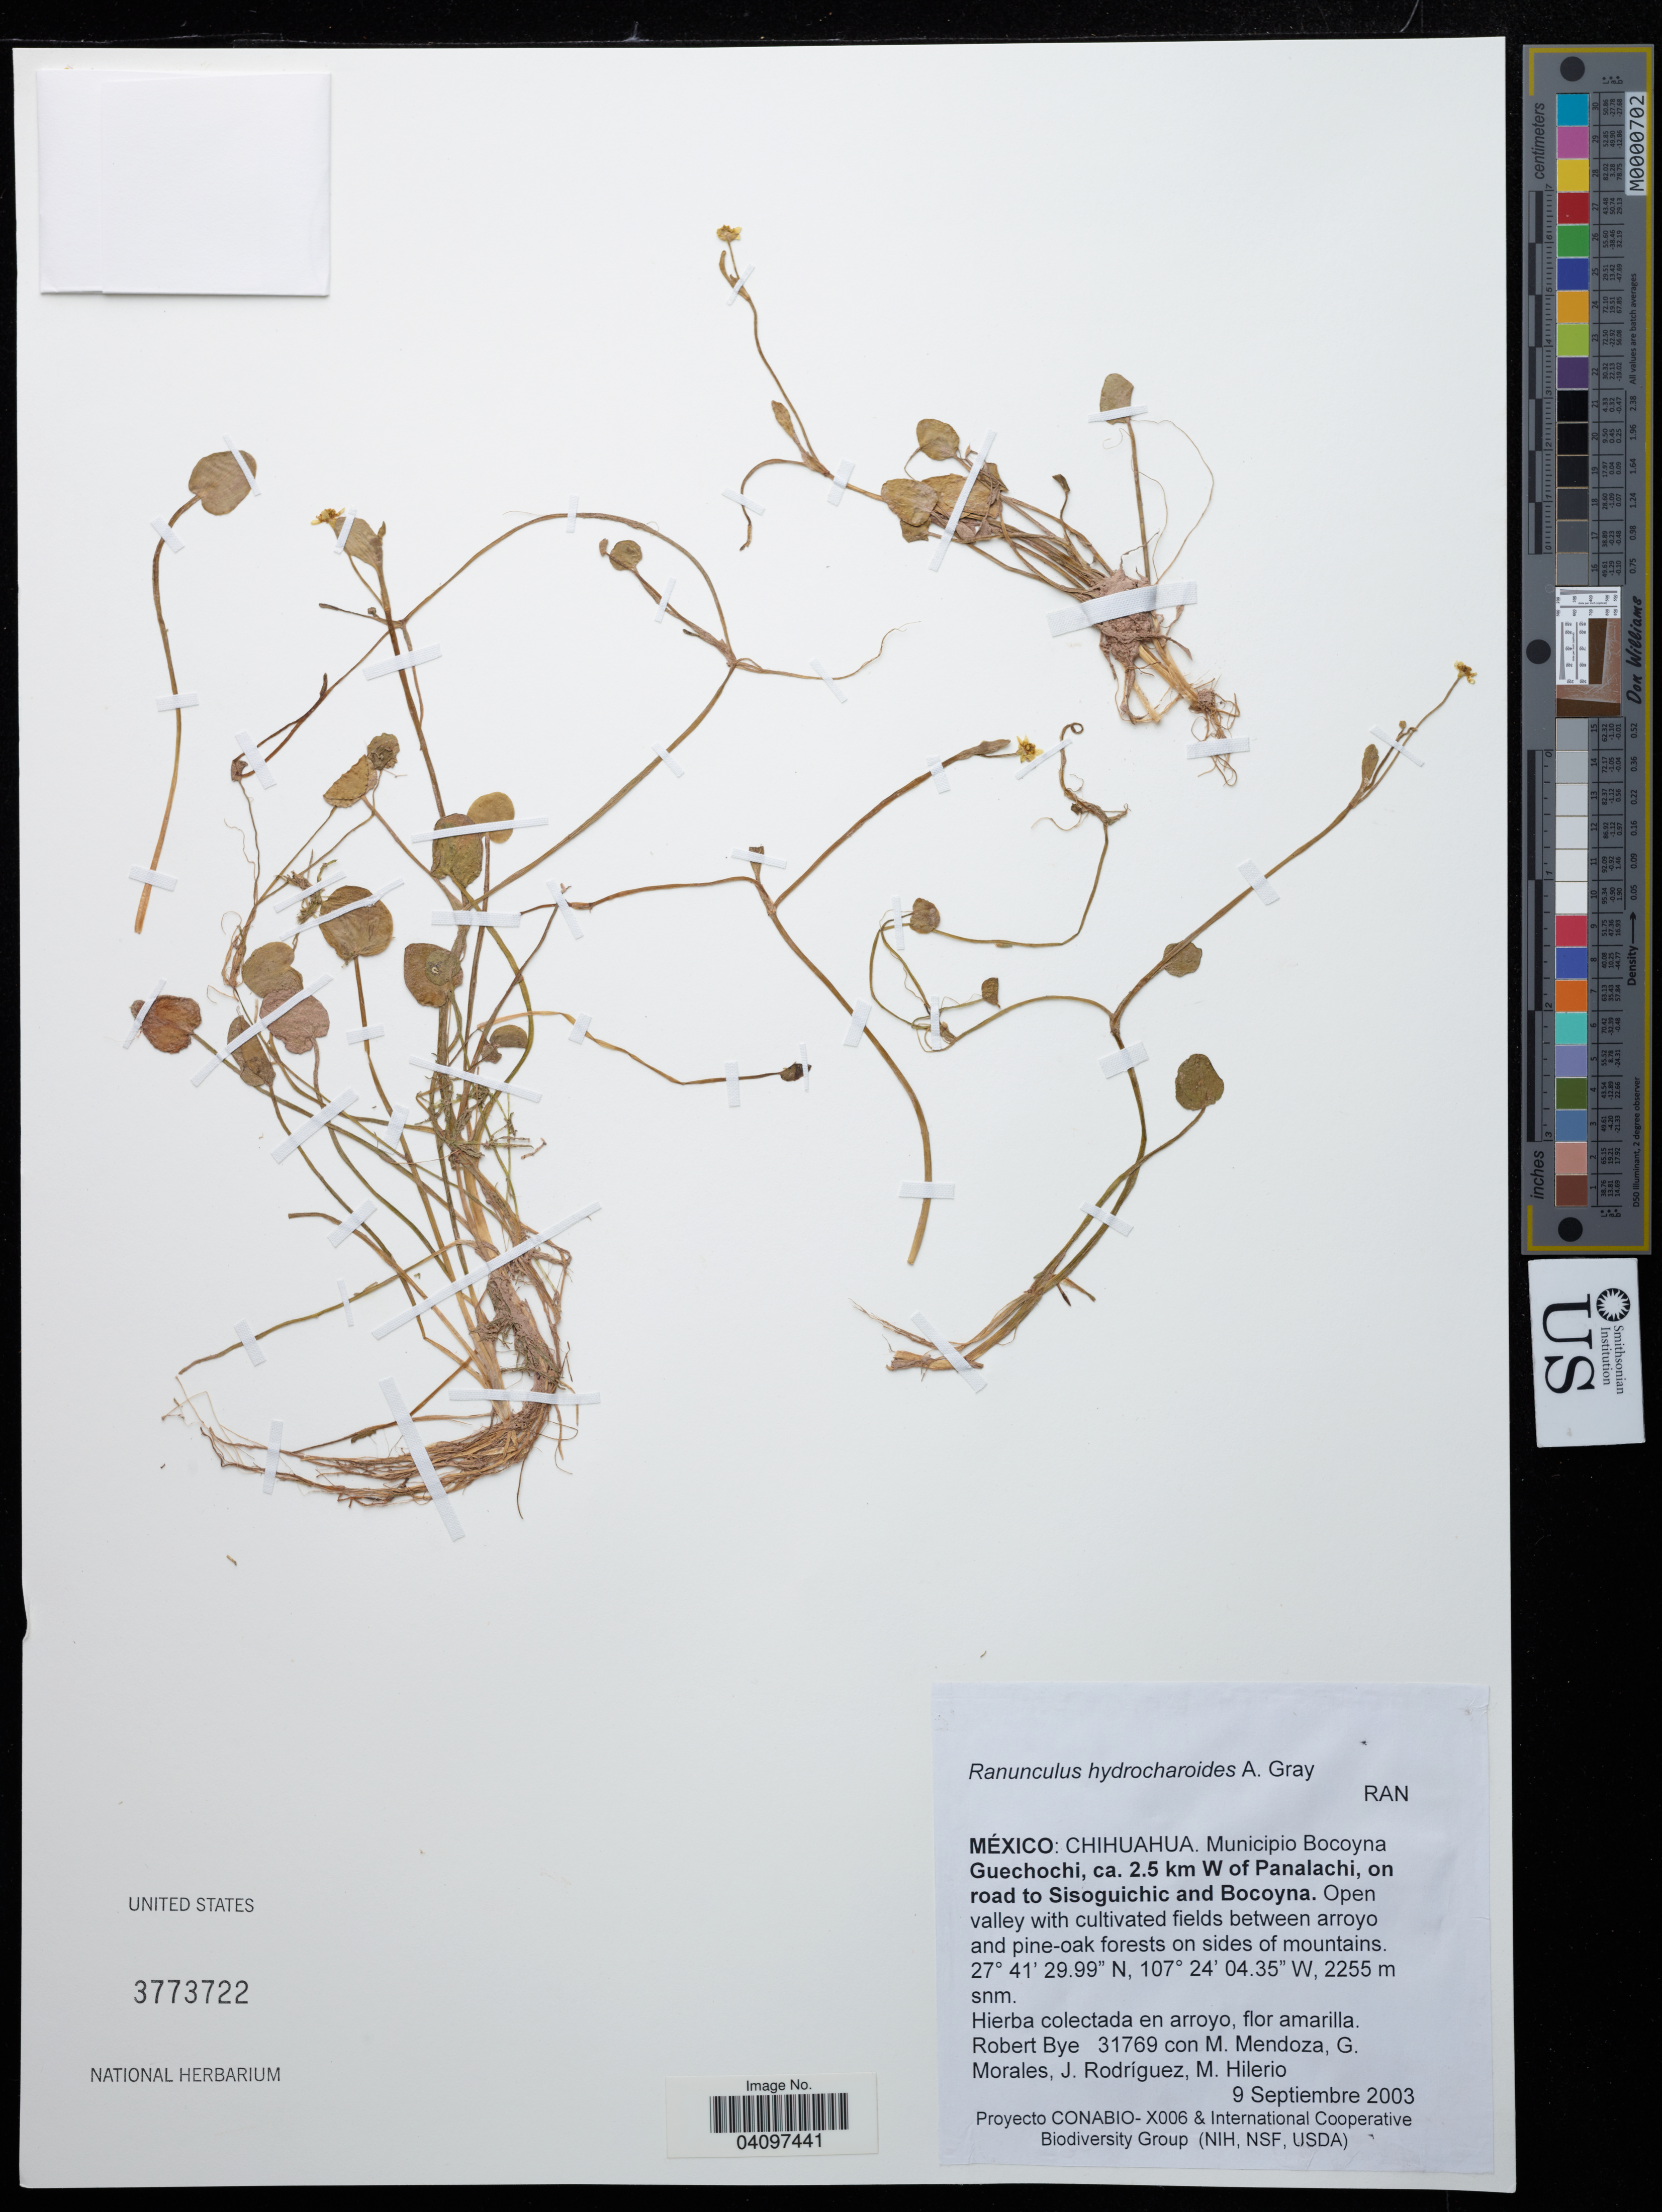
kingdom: Plantae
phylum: Tracheophyta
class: Magnoliopsida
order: Ranunculales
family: Ranunculaceae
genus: Ranunculus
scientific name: Ranunculus hydrocharoides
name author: A. Gray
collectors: R. Bye, M. Mendoza, G. Morales & J. Rodríguez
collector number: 31769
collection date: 2003-09-09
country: Mexico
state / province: Chihuahua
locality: Municipio Bocoyna Guechochi, ca. 2.5 km W of Panalachi, on road to Sisoguichic and Bocoyna.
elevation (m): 2255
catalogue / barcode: US 3773722